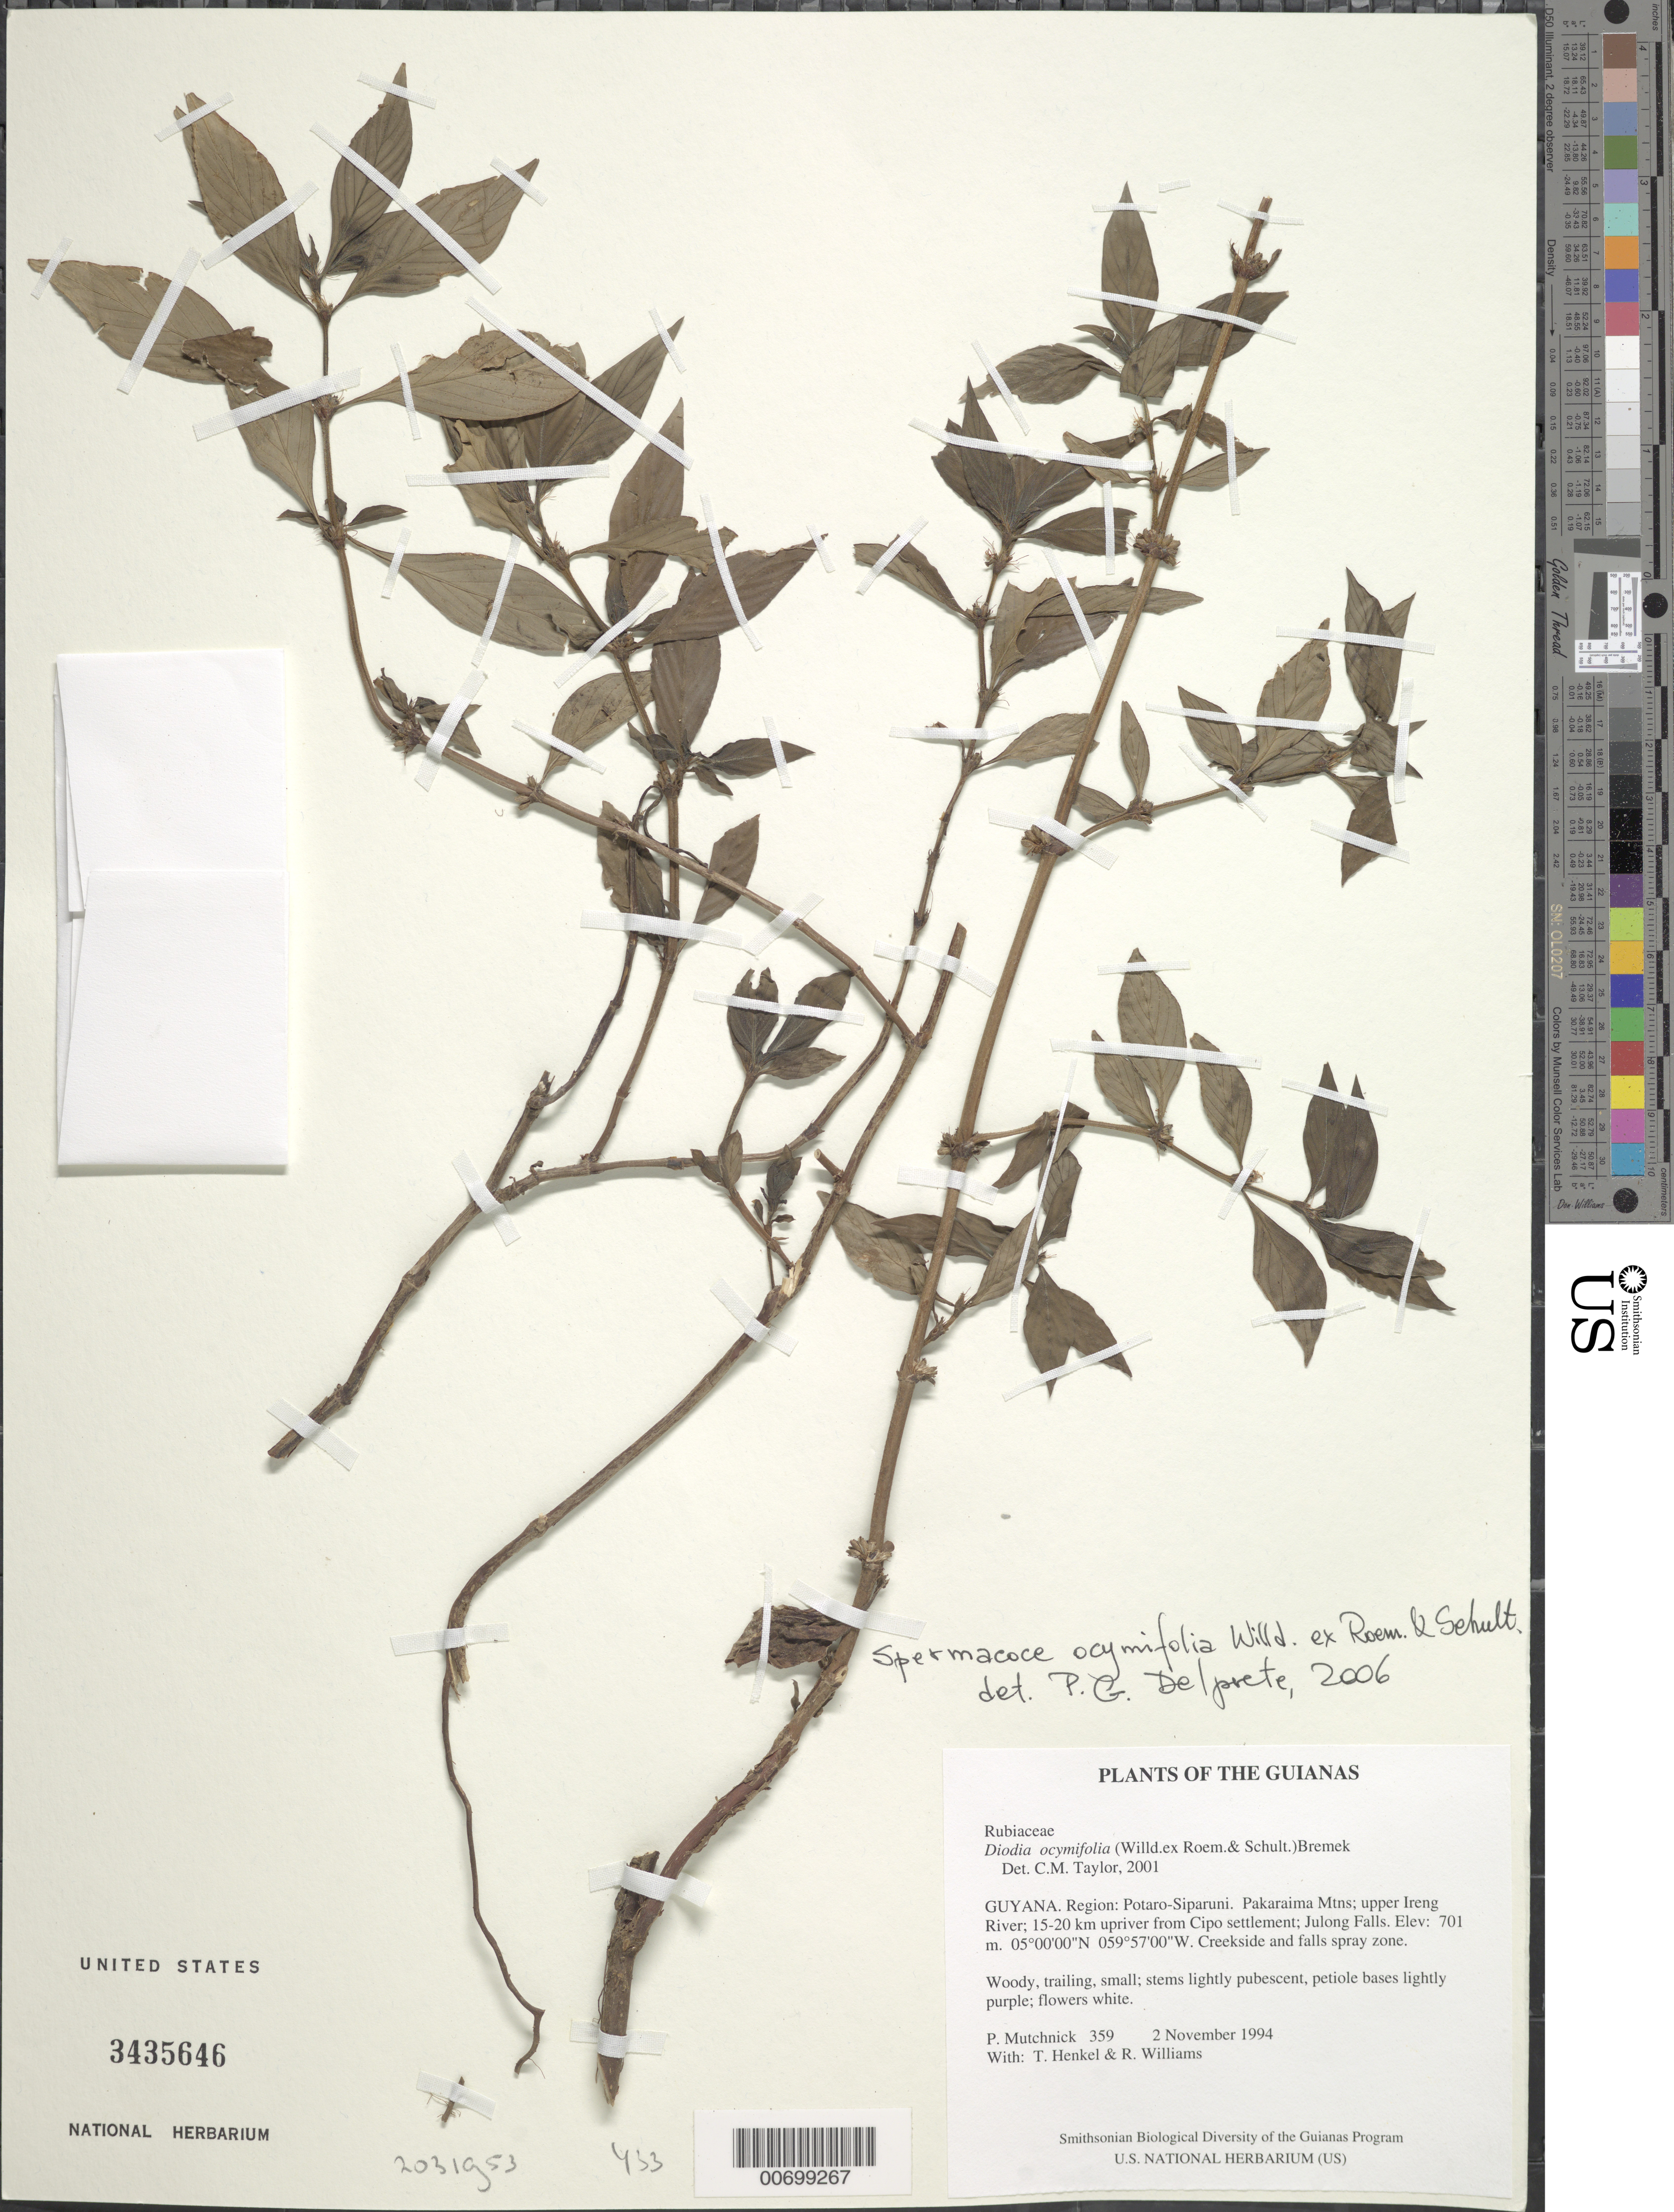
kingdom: Plantae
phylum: Tracheophyta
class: Magnoliopsida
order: Gentianales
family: Rubiaceae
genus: Spermacoce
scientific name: Spermacoce ocymifolia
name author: Willd. ex Roem. & Schult.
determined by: Delprete, P. G., Herb. de Guyane Cay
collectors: P. Mutchnick, T. Henkel & R. Williams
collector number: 359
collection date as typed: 2 November 1994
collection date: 1994-11-02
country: Guyana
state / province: Potaro-Siparuni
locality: Pakaraima Mtns; upper Ireng River; 15-20 km upriver from Cipo settlement; Julong Falls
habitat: Creekside and falls spray zone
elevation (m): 701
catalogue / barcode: US 3435646